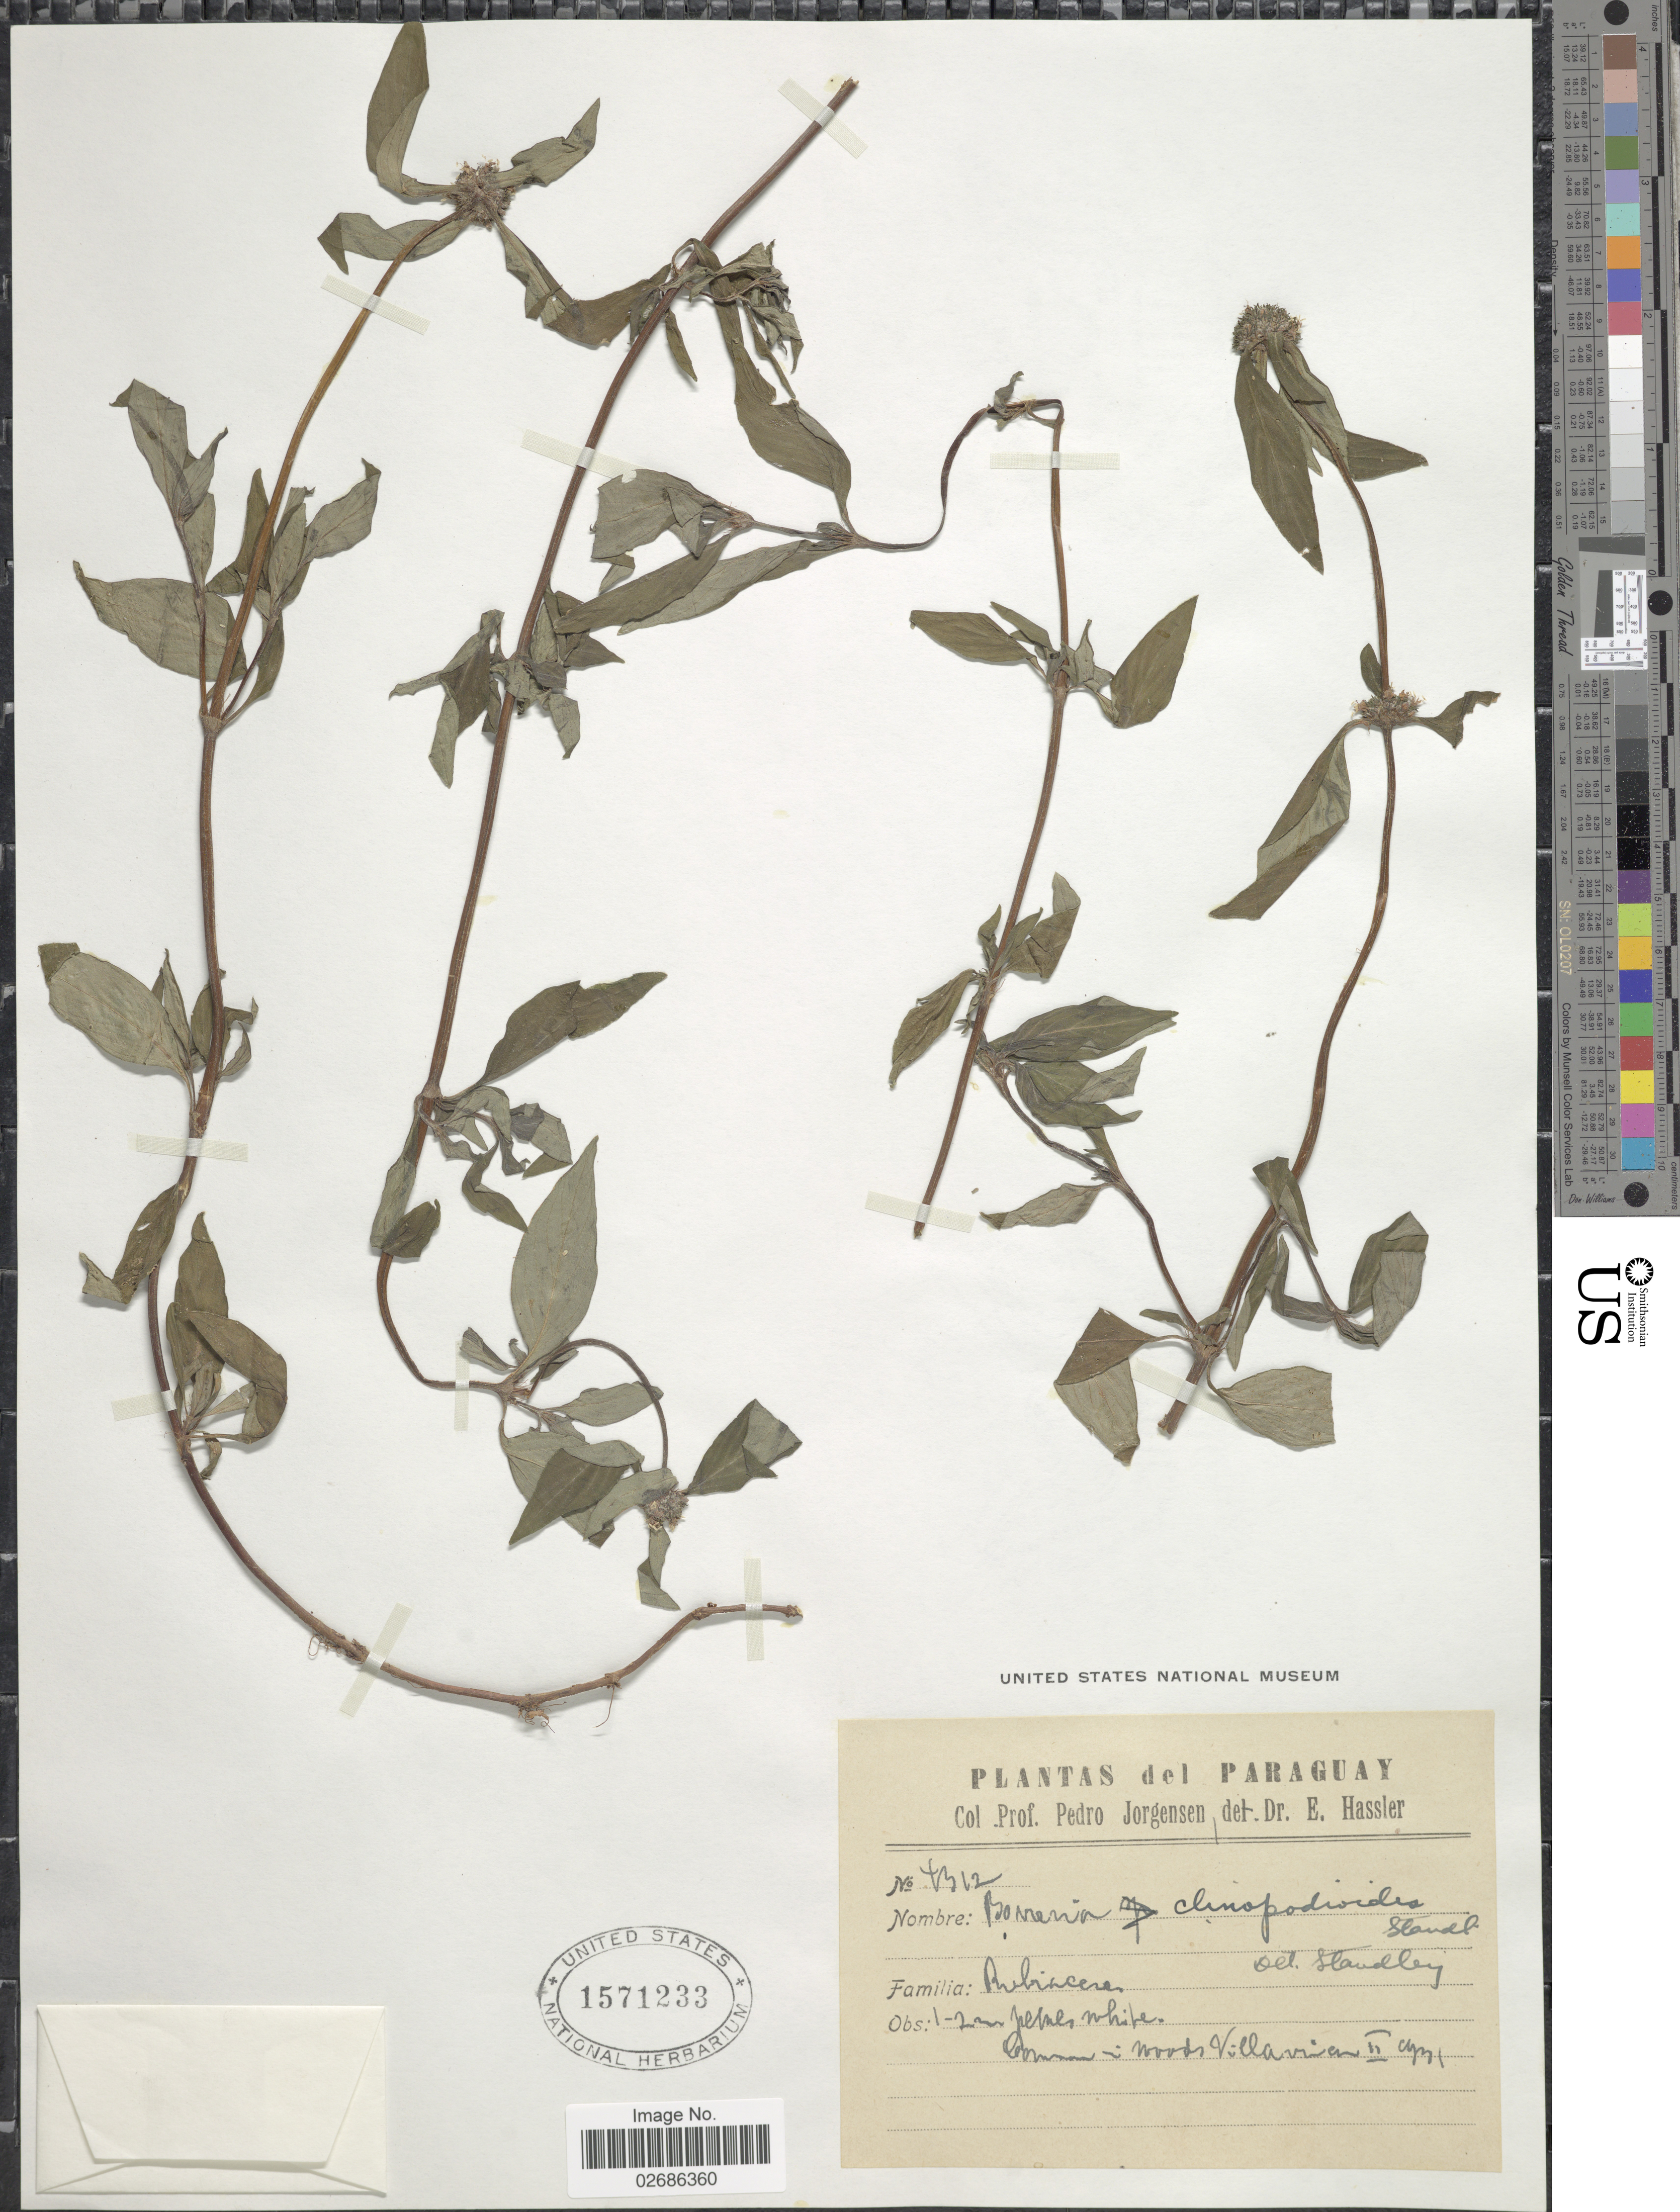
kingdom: Plantae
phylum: Tracheophyta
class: Magnoliopsida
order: Gentianales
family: Rubiaceae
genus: Borreria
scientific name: Borreria clinopodioides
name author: Standl.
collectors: P. Jörgensen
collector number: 1312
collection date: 1931-02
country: Paraguay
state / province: Guaira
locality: Woods in Villarrica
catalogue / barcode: US 1571233